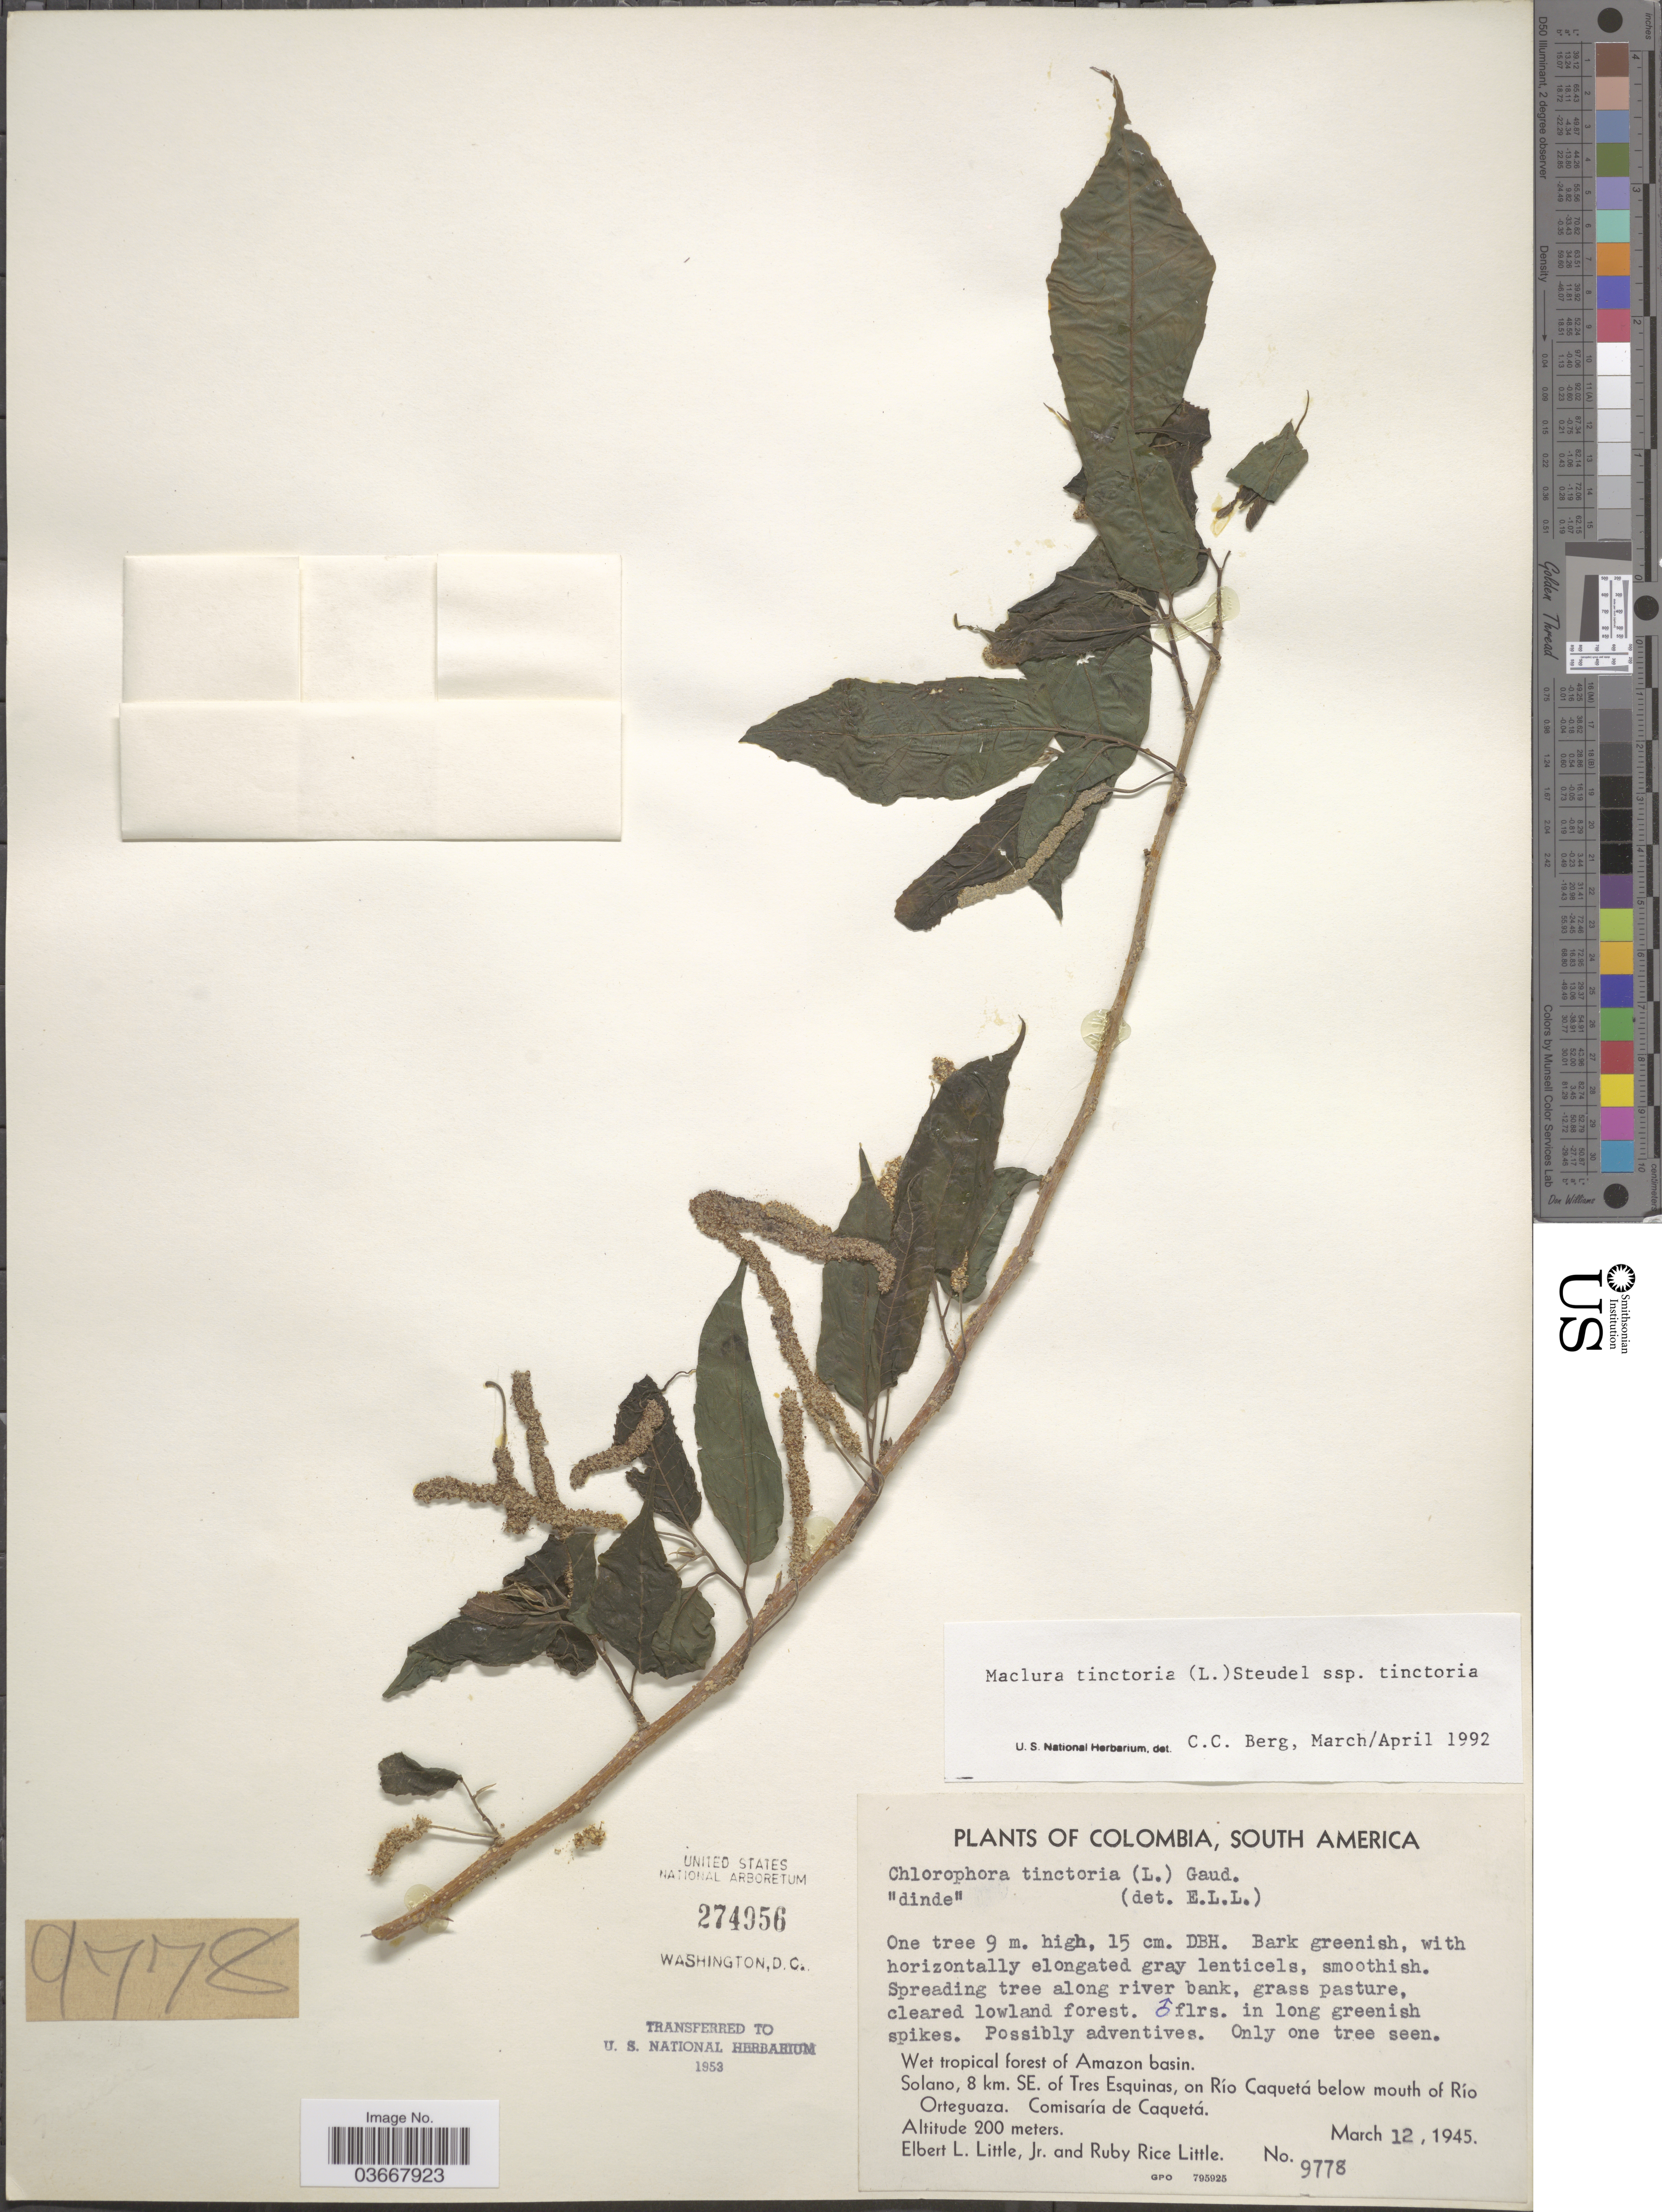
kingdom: Plantae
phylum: Tracheophyta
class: Magnoliopsida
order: Rosales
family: Moraceae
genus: Maclura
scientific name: Maclura tinctoria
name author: (L.) D. Don ex Steud.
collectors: E. L. Little & R. R. Little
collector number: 9778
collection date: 1945-03-12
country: Colombia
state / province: Caquetá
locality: Wet tropical forest of Amazon basin. Solano, 8 km. SE. of Tres Esquinas, on Río Caquetá below mouth of Río Orteguaza. Comisaría de Caquetá.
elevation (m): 200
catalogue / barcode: US 274956